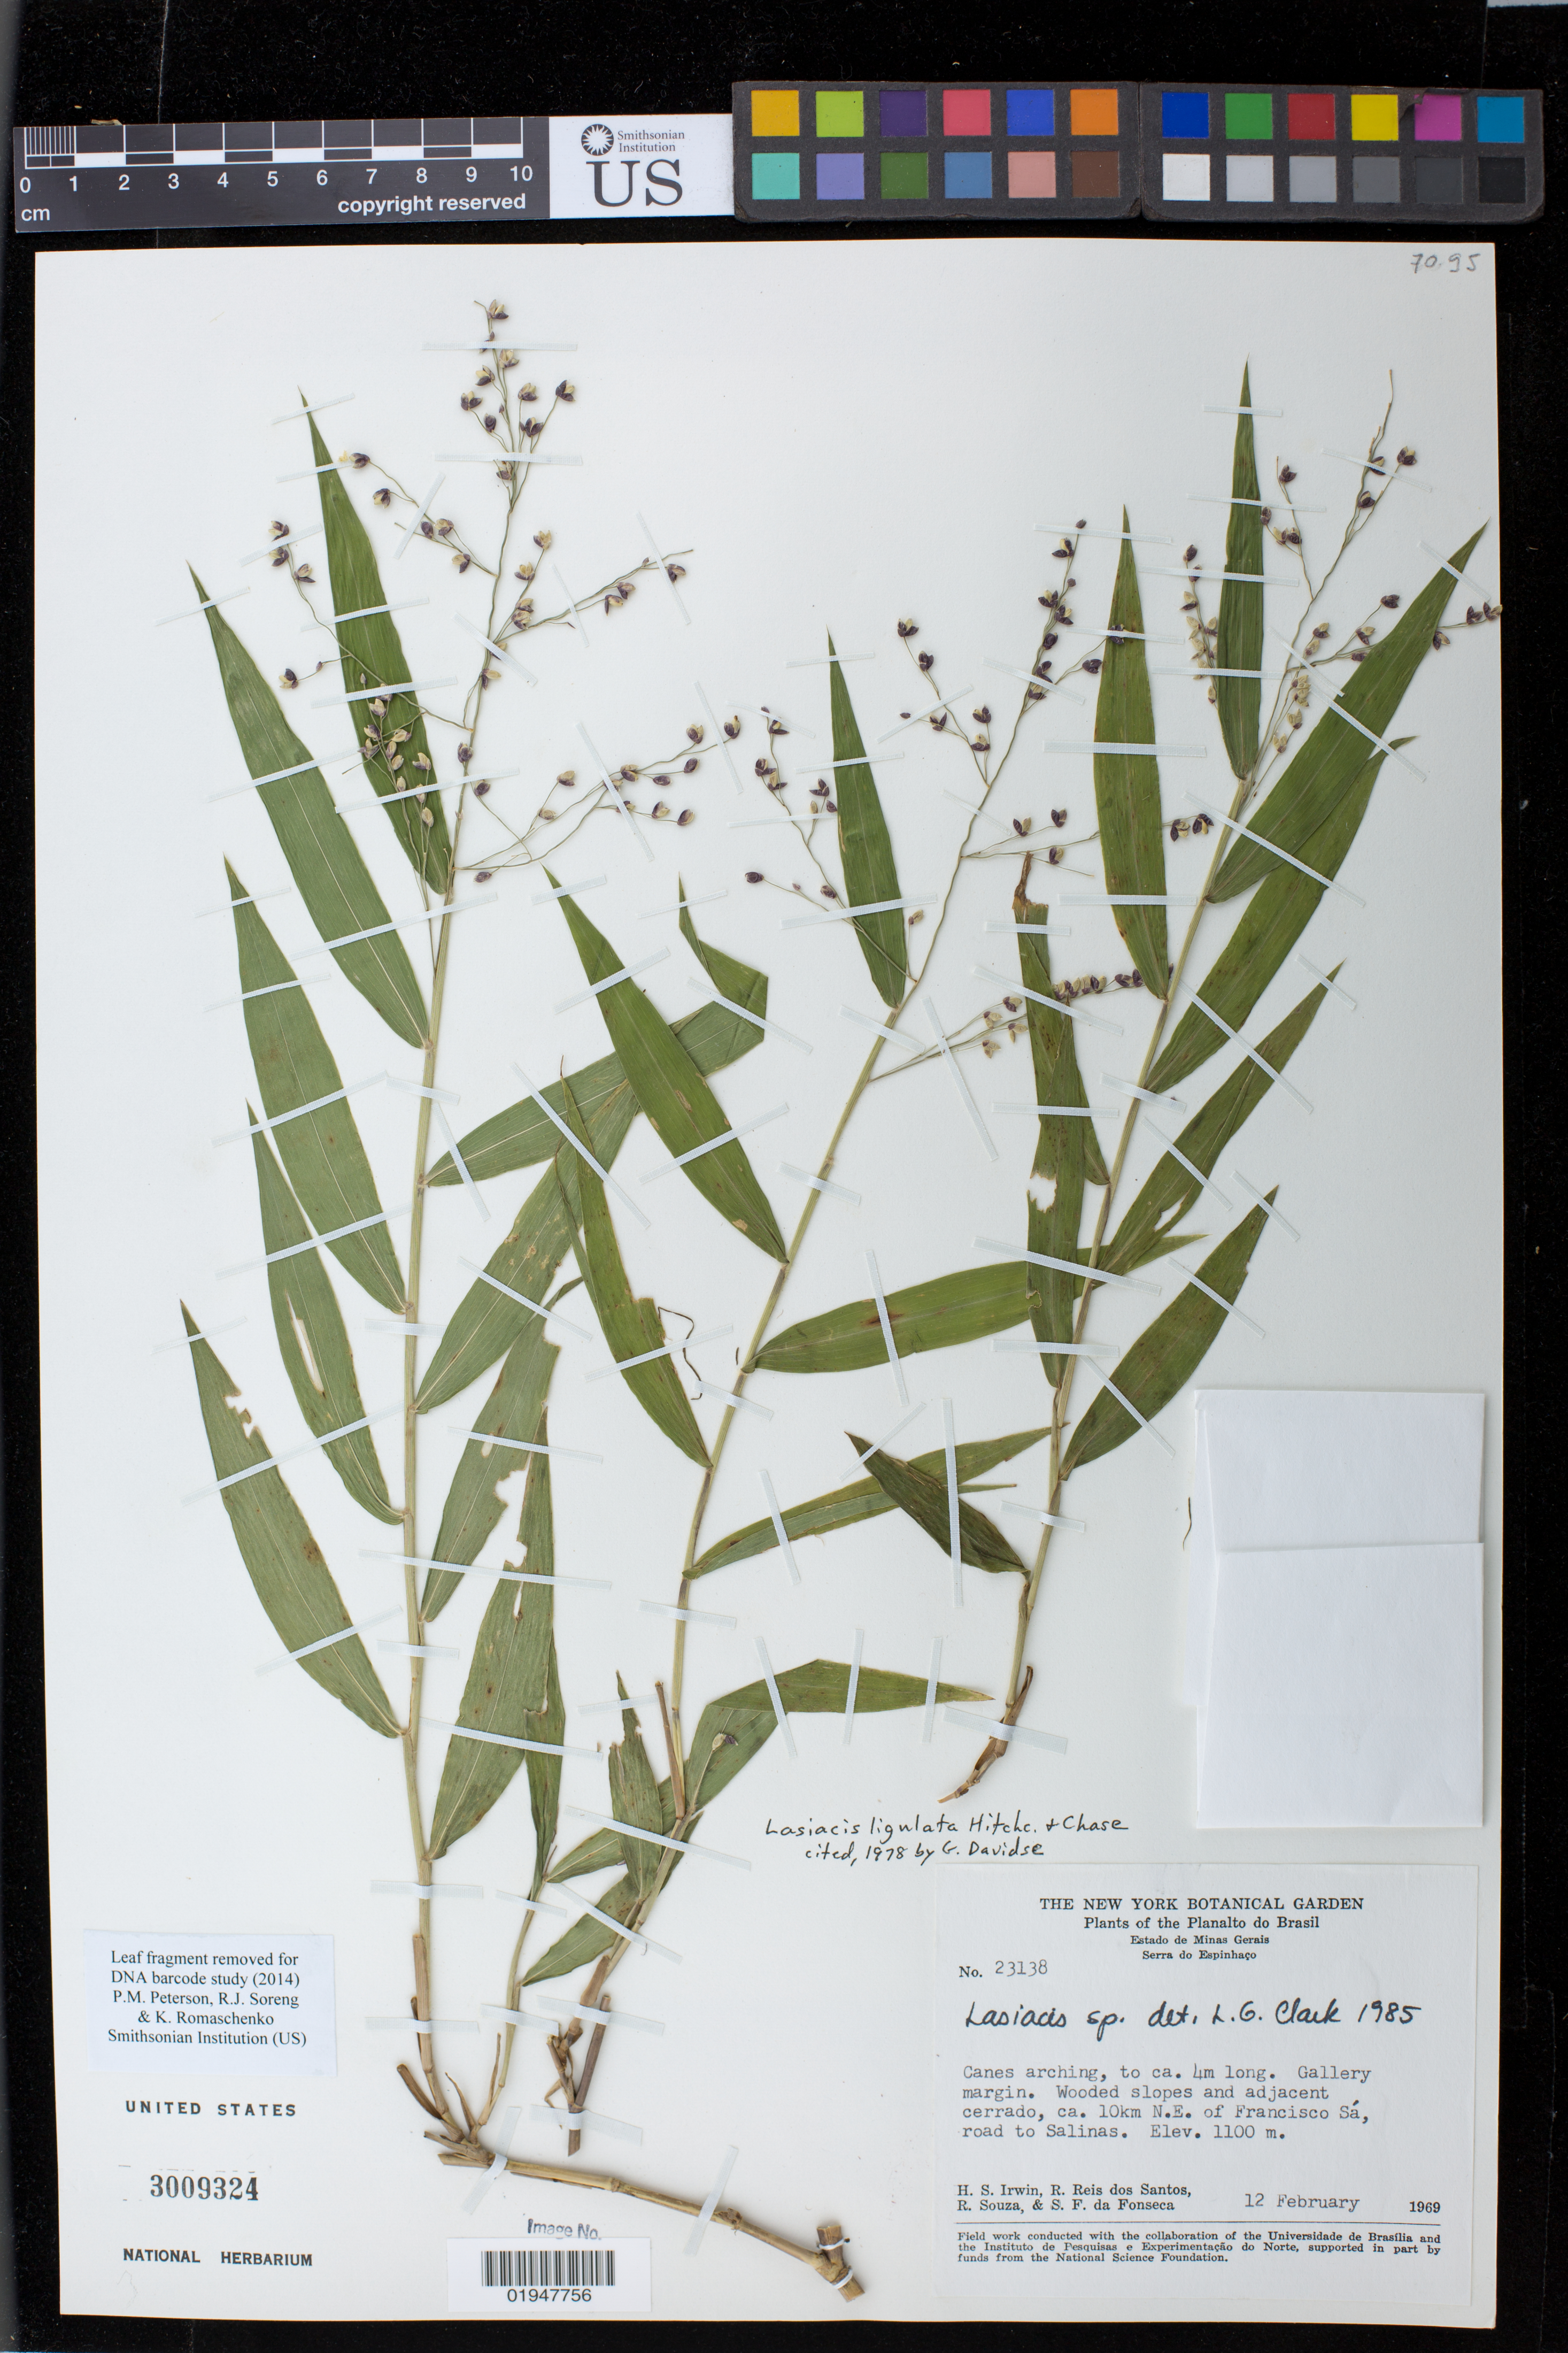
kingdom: Plantae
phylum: Tracheophyta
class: Liliopsida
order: Poales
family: Poaceae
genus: Lasiacis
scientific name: Lasiacis ligulata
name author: Hitchc. & Chase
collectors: H. Irwin, R. Reis dos Santos, R. Souzz & S. F. Fonsêca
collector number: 23138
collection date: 1969-02-12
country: Brazil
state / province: Minas Gerais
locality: Esatdo de Minas Gerais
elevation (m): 1100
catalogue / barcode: US 3009324